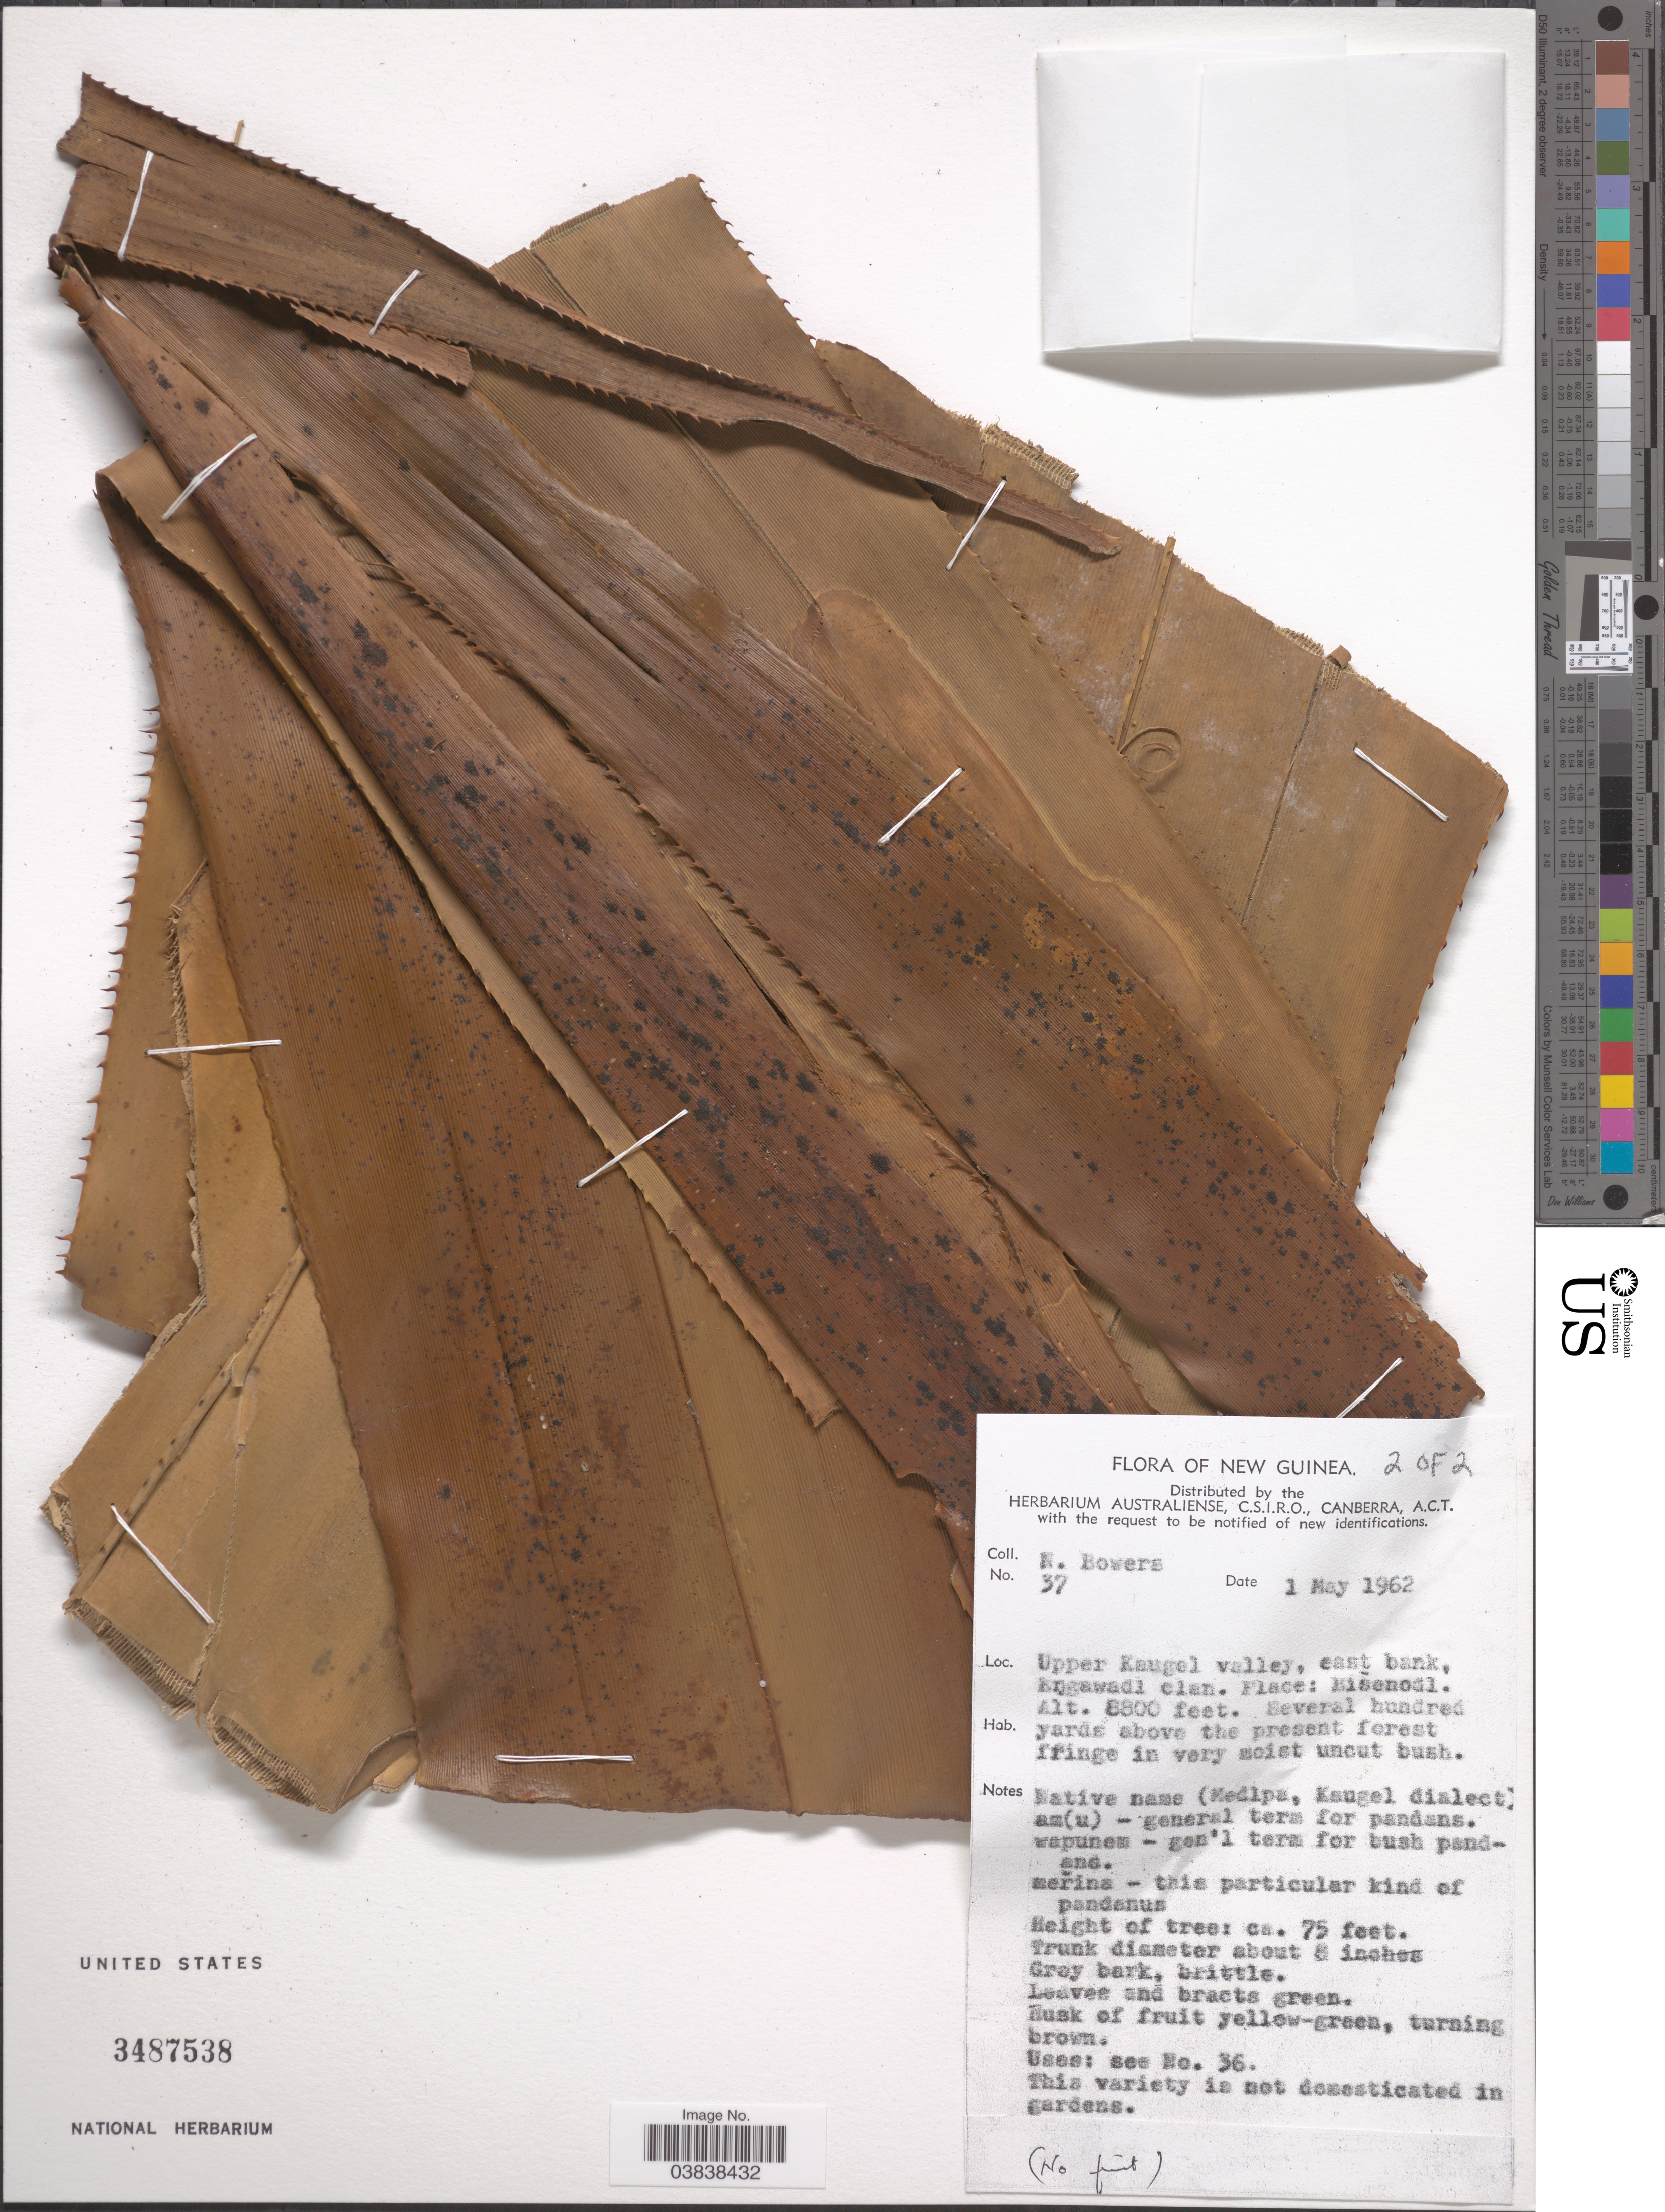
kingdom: Plantae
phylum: Tracheophyta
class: Liliopsida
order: Pandanales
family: Pandanaceae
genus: Pandanus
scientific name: Pandanus sp.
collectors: N. Bowers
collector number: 37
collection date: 1962-05-01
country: Papua New Guinea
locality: New Guinea. Upper Kaugel valley, east bank, Engawadl clan. Bišenodl.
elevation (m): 2682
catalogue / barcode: US 3487538